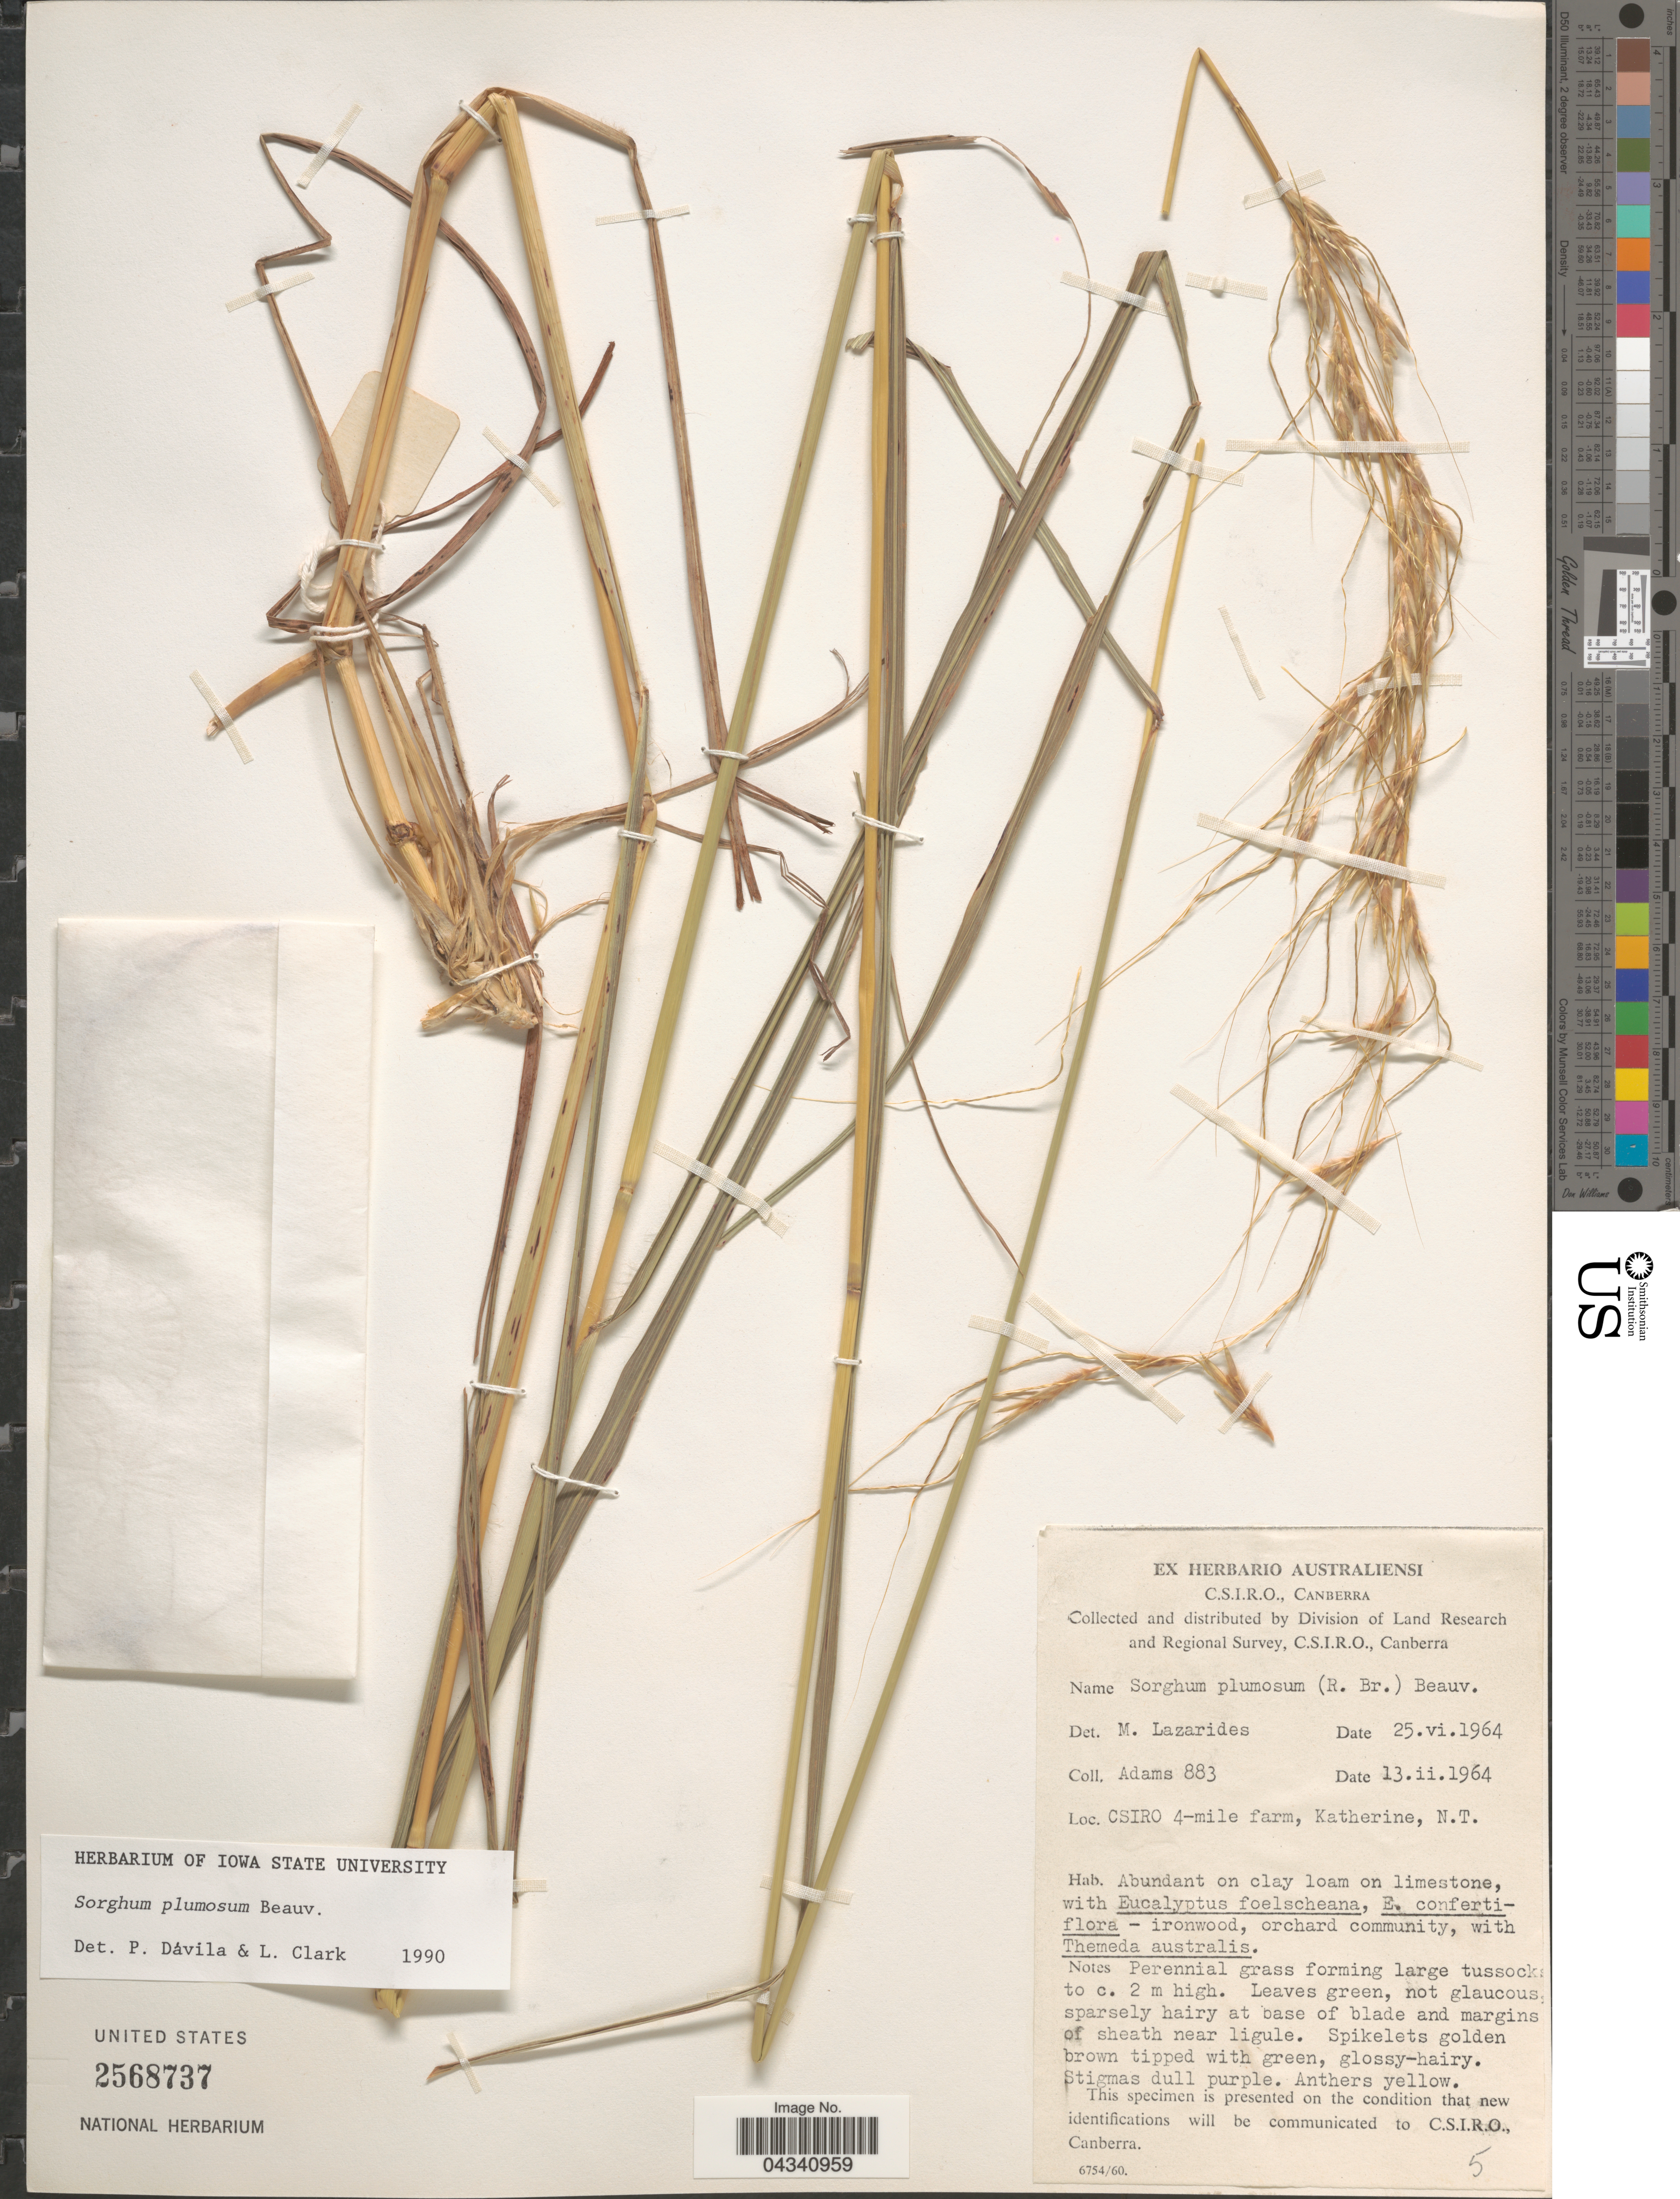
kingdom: Plantae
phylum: Tracheophyta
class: Liliopsida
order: Poales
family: Poaceae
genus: Sorghum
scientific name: Sorghum plumosum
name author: (R. Br.) P. Beauv.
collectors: Adams, --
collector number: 883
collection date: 1964-02-13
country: Australia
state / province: Northern Territory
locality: Land Research and Regional Survey, C.S.I.R.O. CSIRO 4-mile farm, Katherine.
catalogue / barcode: US 2568737